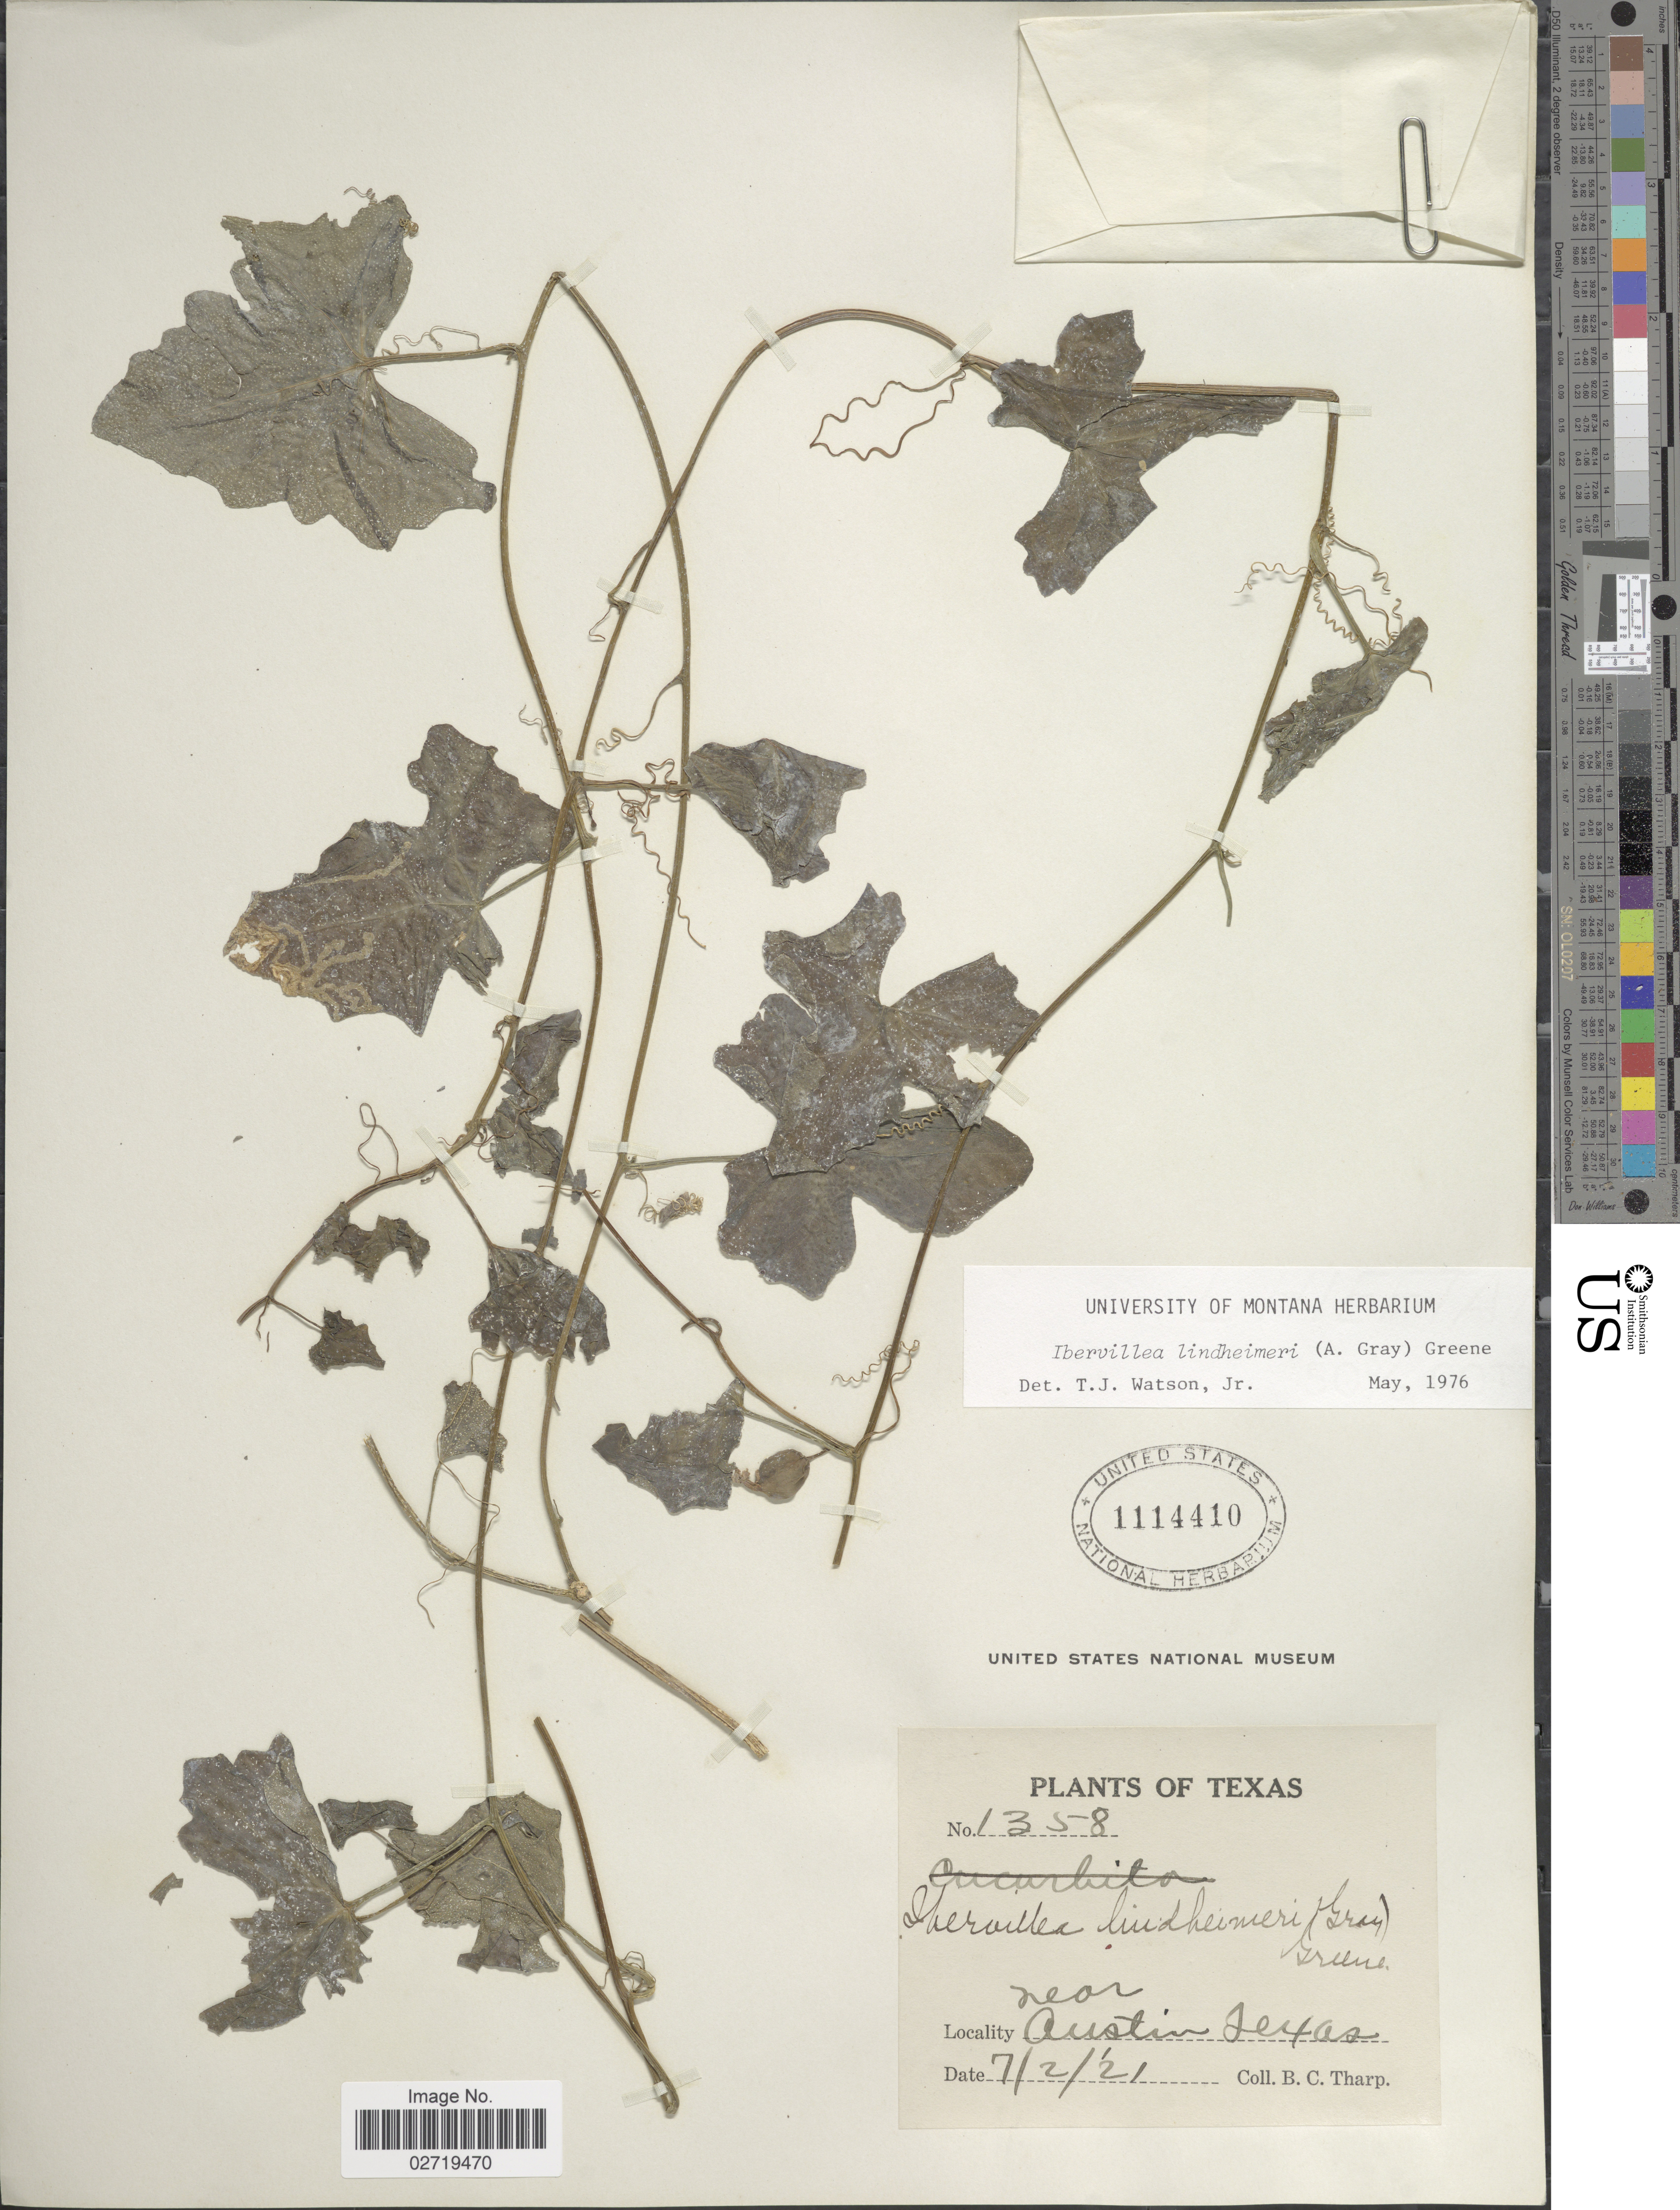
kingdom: Plantae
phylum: Tracheophyta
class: Magnoliopsida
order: Cucurbitales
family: Cucurbitaceae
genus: Ibervillea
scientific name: Ibervillea lindheimeri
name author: (A. Gray) Greene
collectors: B. C. Tharp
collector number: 1358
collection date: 1921-07-02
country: United States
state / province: Texas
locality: Near Austin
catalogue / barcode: US 1114410